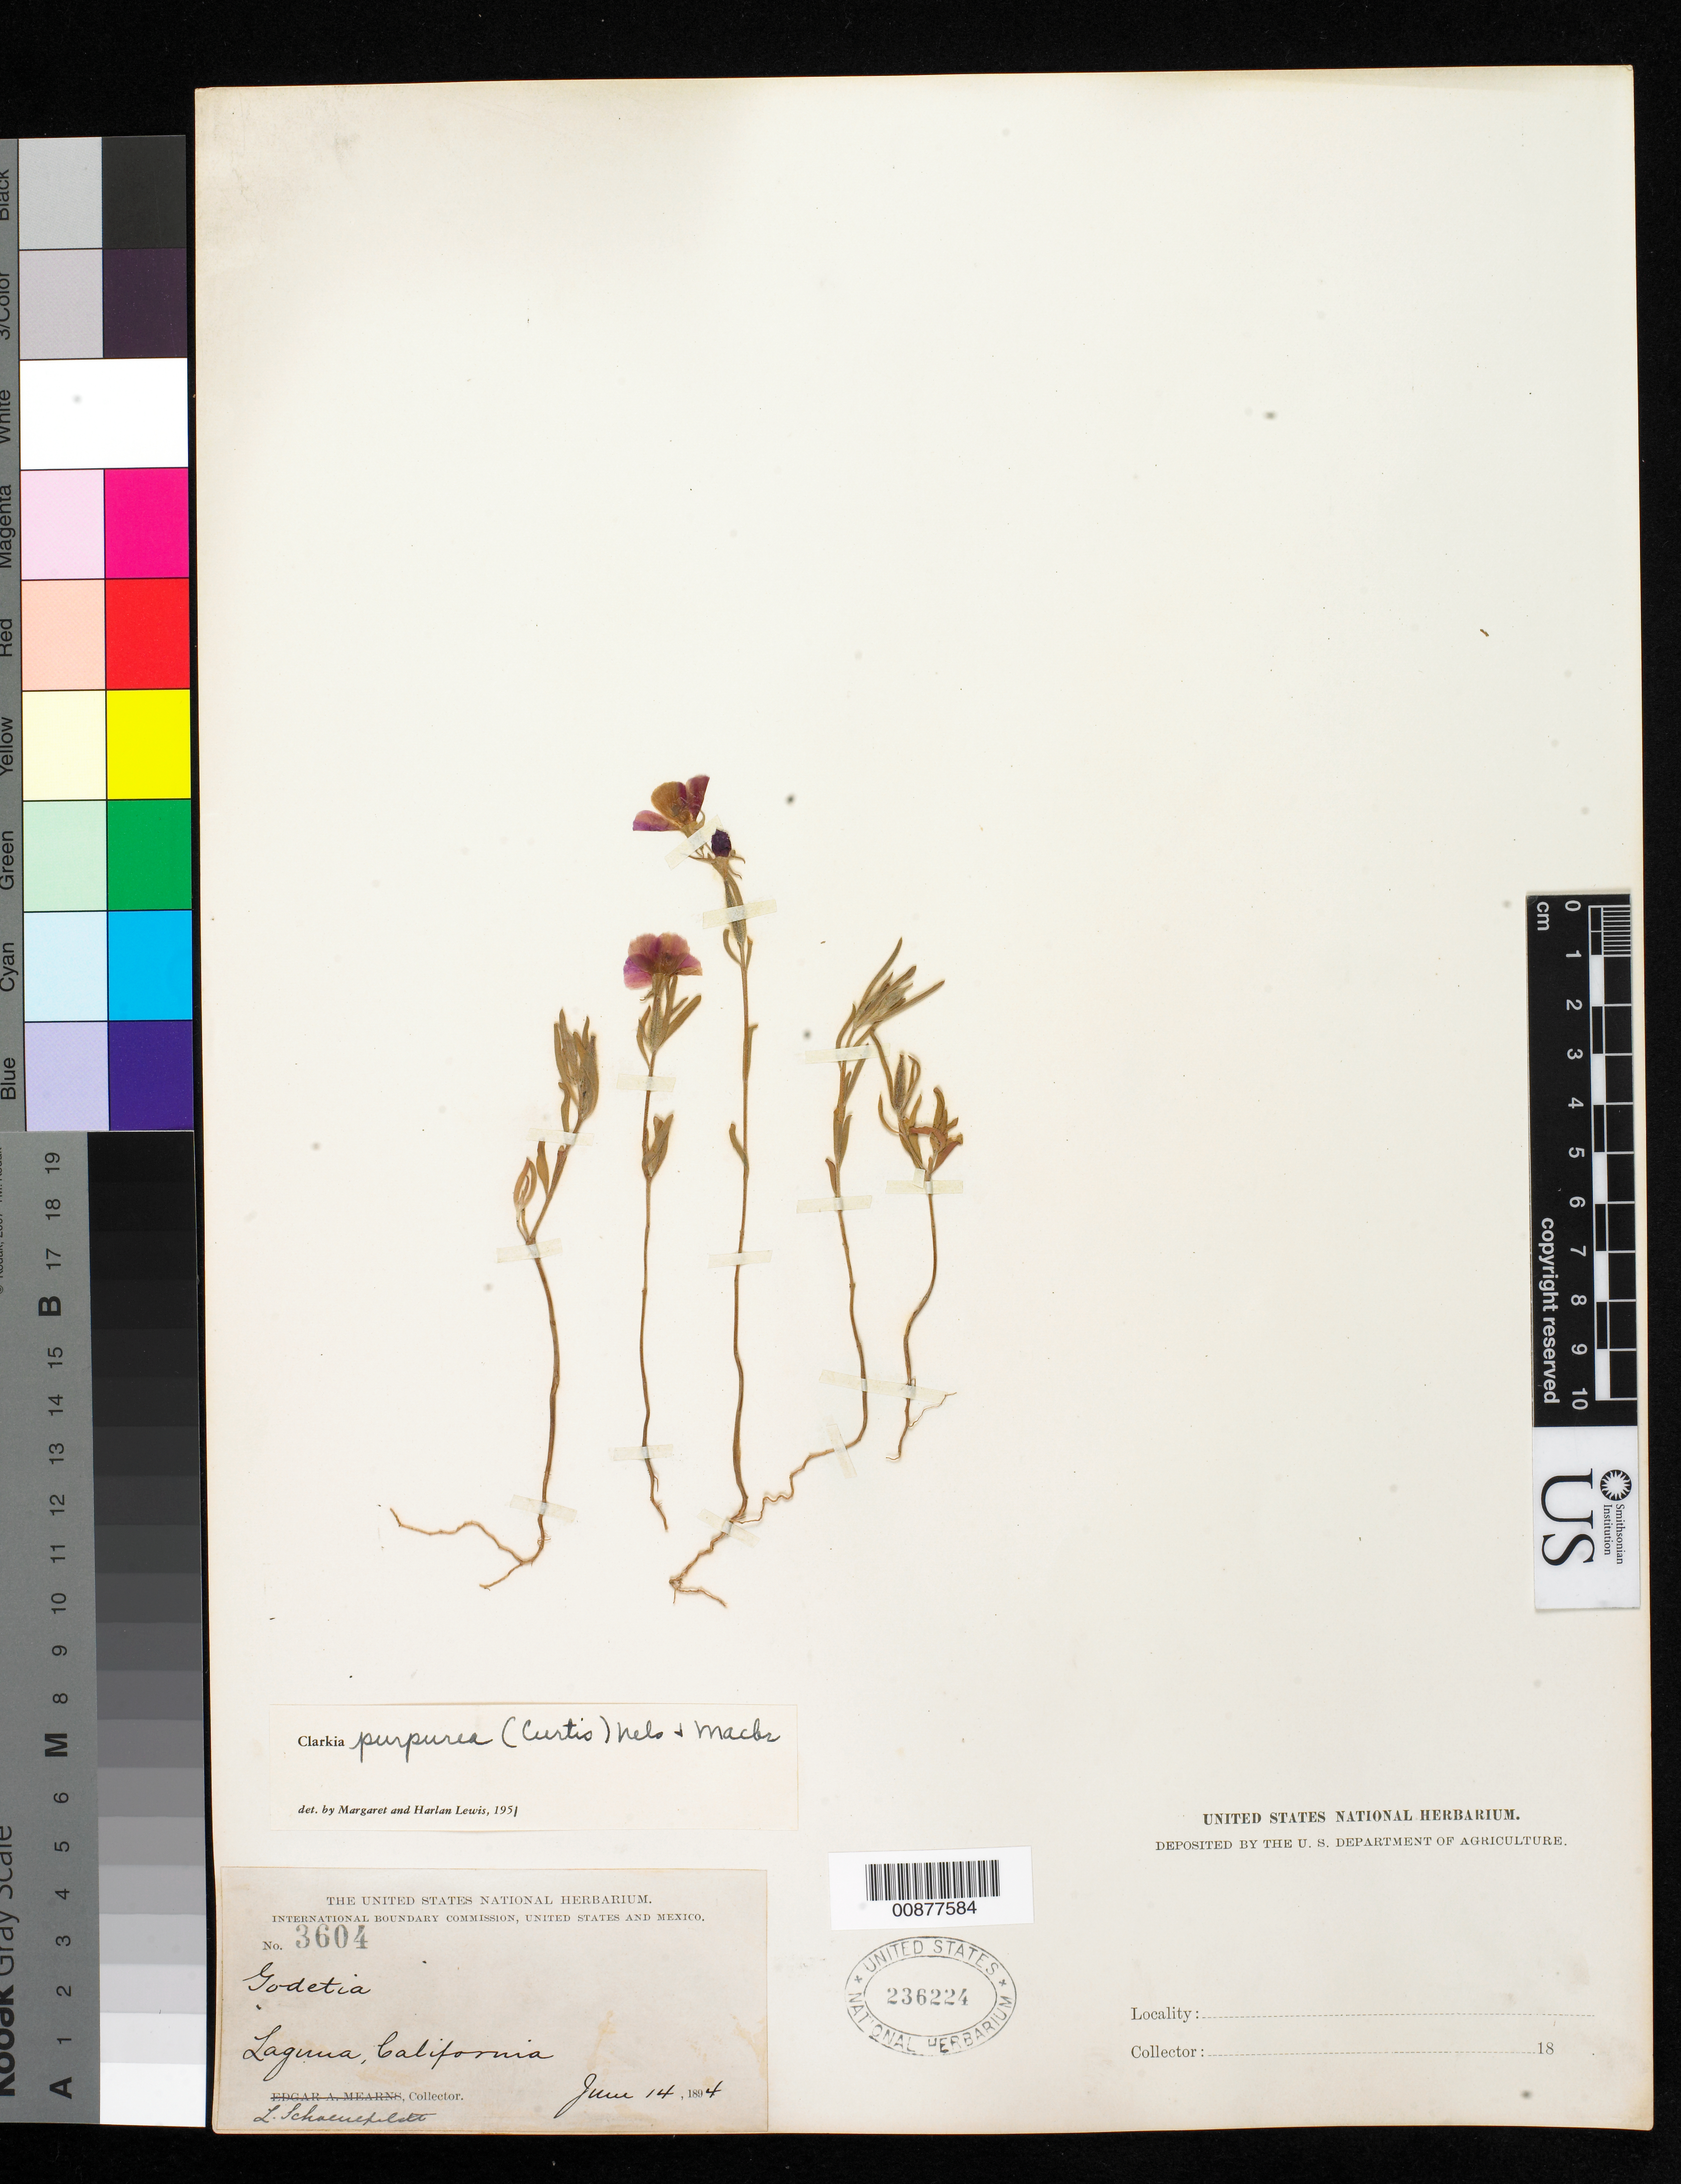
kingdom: Plantae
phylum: Tracheophyta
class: Magnoliopsida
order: Myrtales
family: Onagraceae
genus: Clarkia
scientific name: Clarkia purpurea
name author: (Curtis) A. Nelson & J.F. Macbr.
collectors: L. Schoenfeldt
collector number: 3604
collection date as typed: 14 Jun 1894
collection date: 1894-06-14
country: United States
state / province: California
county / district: Orange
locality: Laguna, California.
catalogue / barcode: US 266224